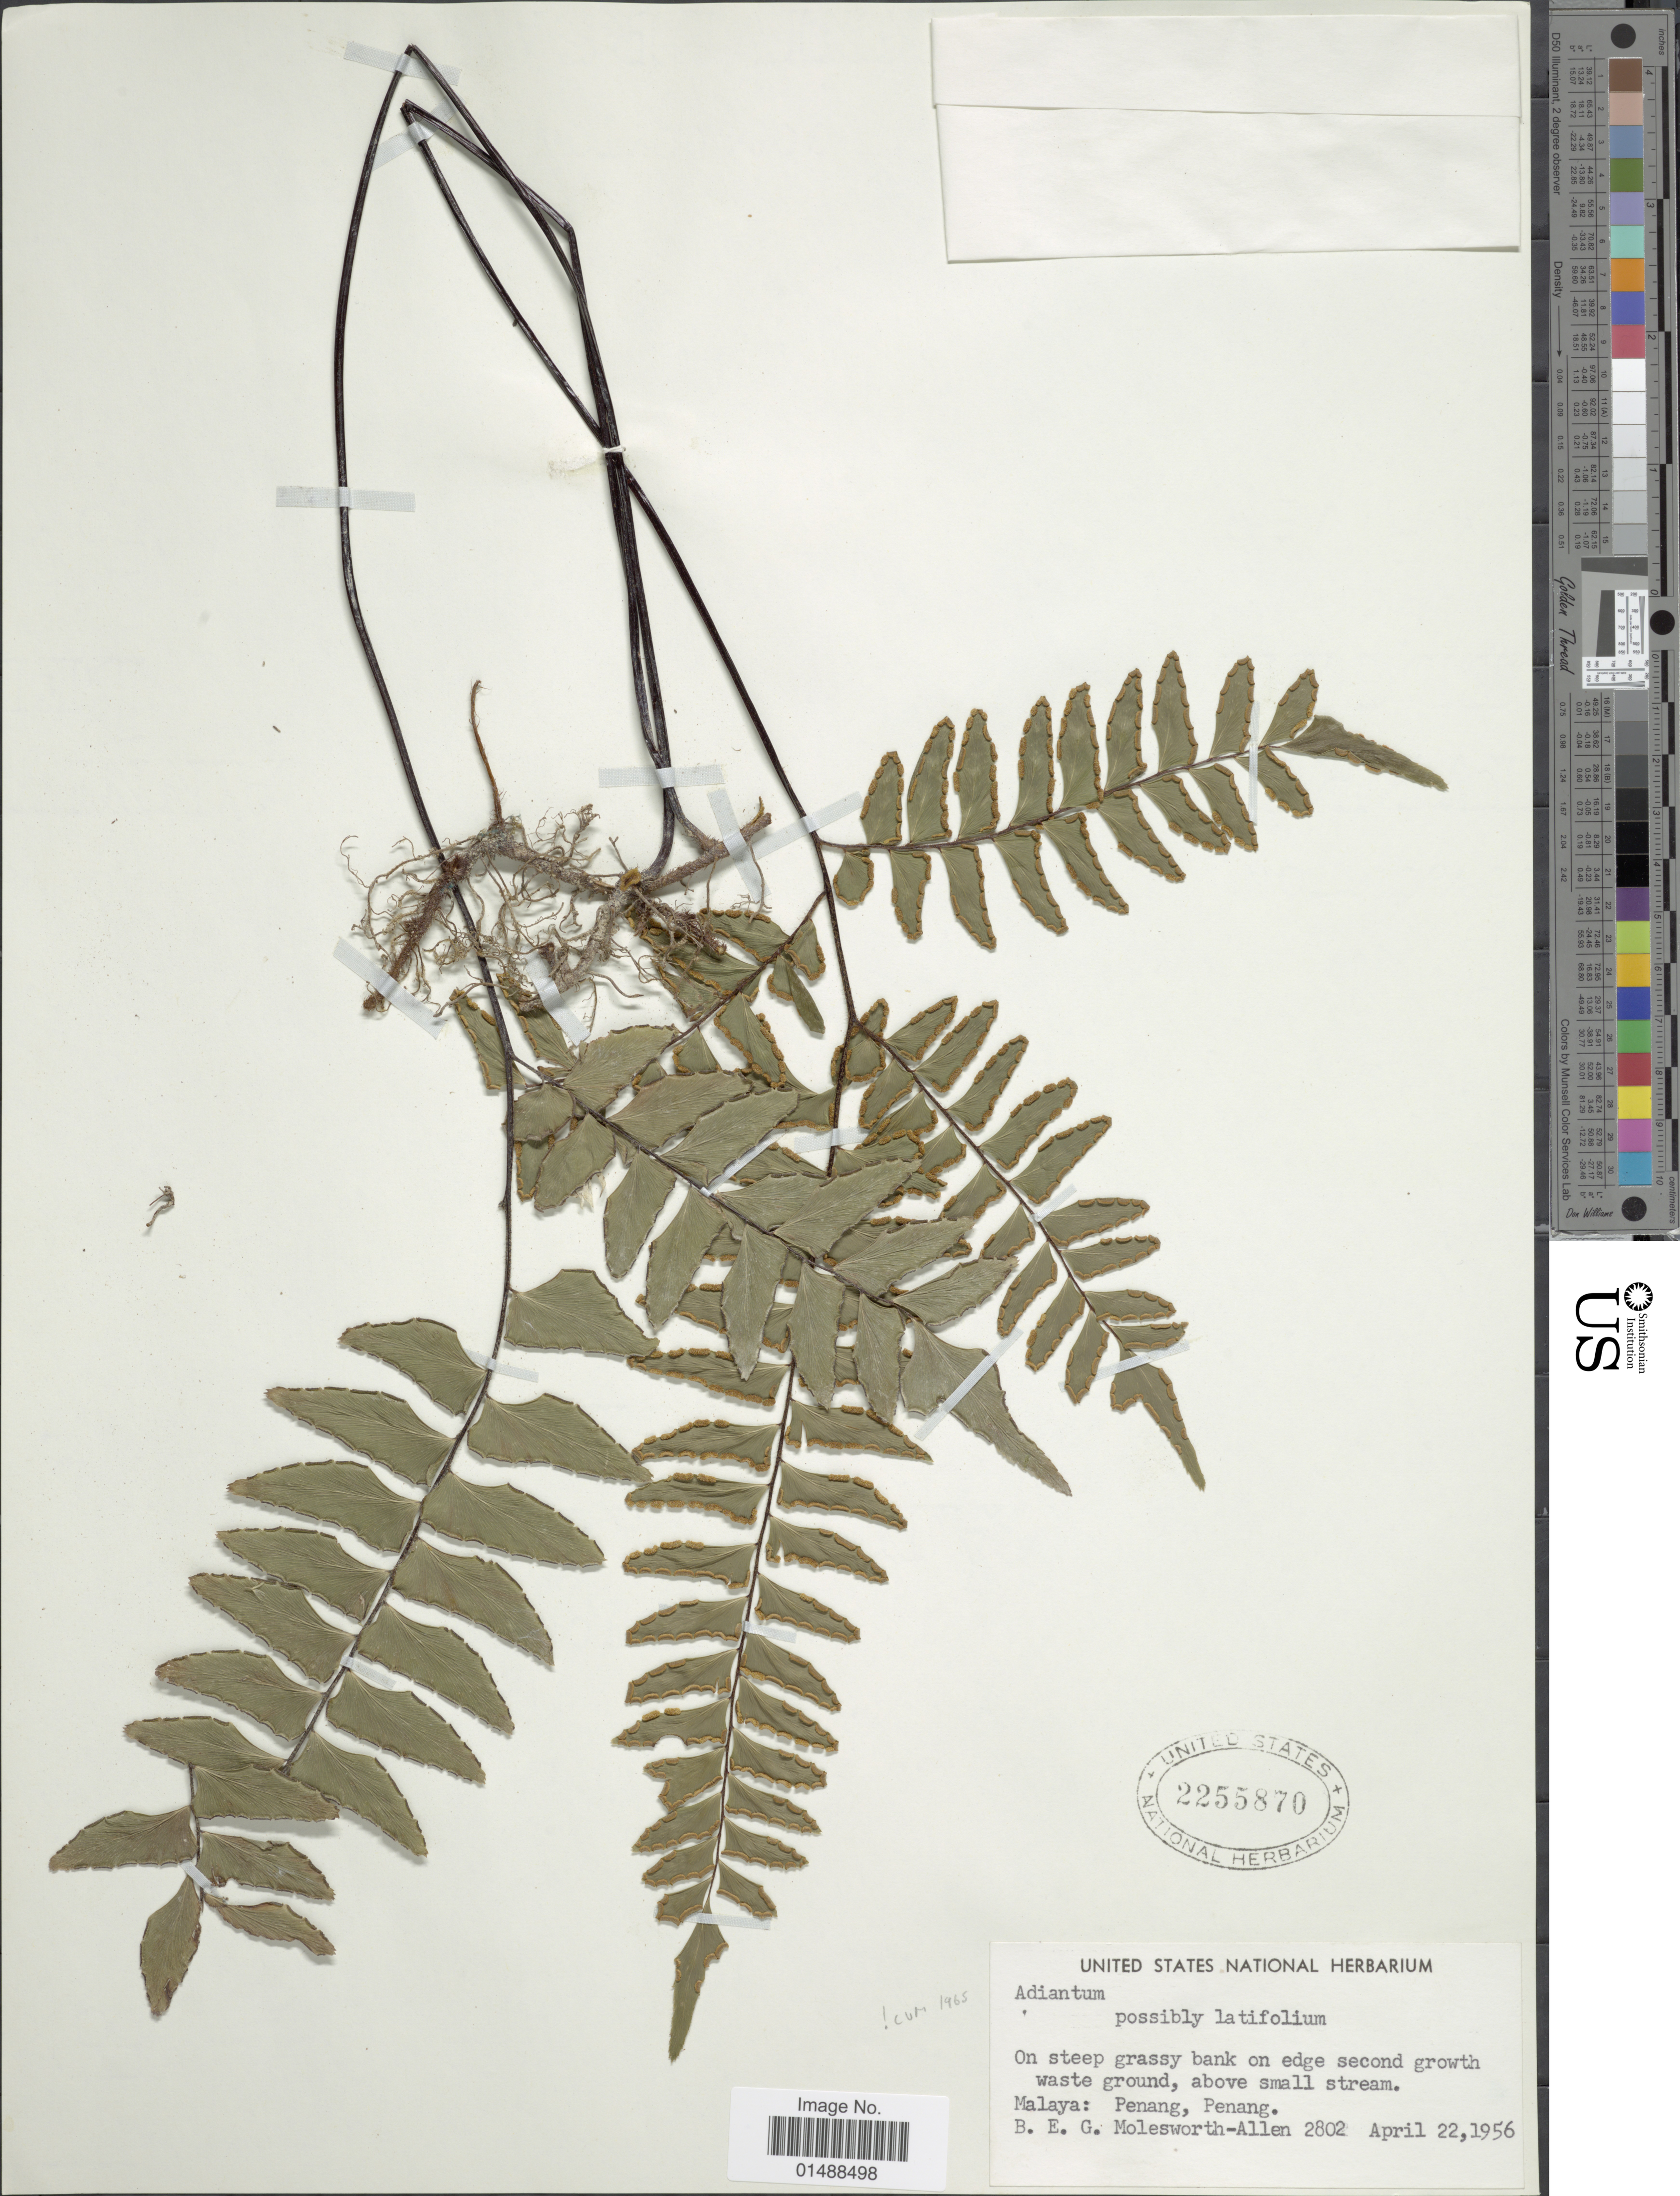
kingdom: Plantae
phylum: Tracheophyta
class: Polypodiopsida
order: Polypodiales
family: Pteridaceae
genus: Adiantum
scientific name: Adiantum latifolium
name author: Lam.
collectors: B. E. G. Molesworth-Allen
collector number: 2802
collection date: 1956-04-22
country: Malaysia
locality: Malaya: Penang, Penang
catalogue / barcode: US 2255870